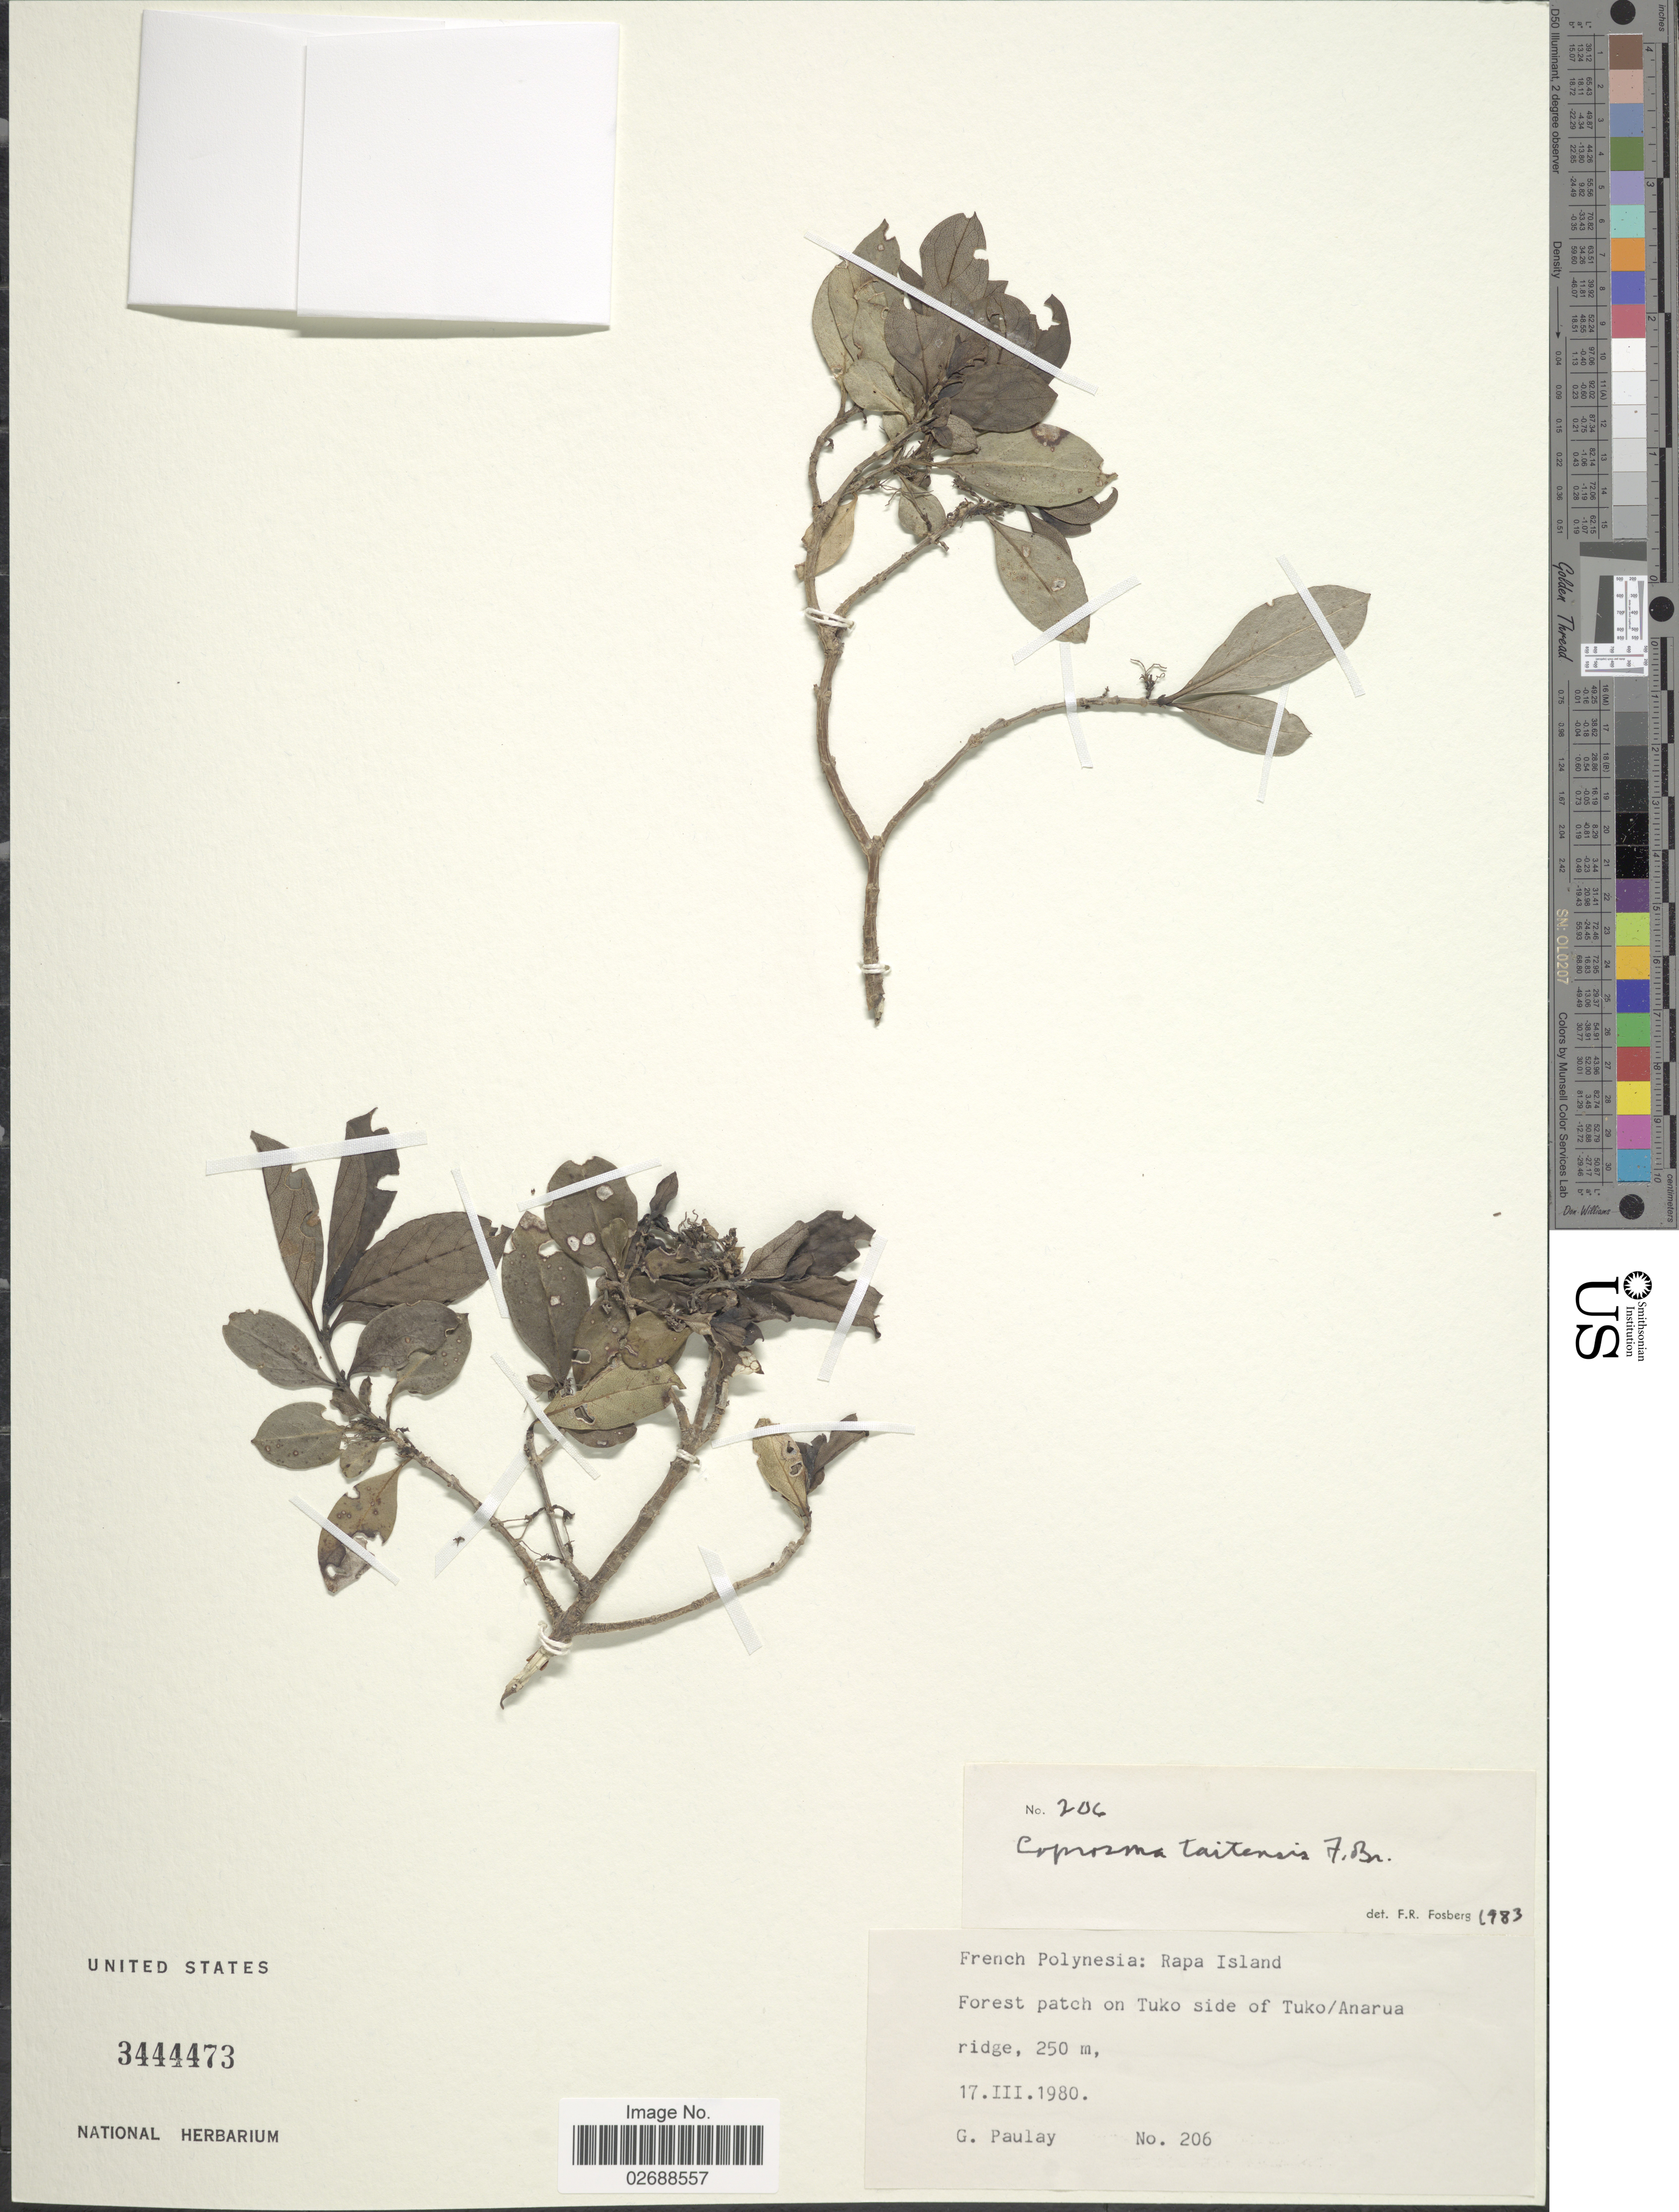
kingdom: Plantae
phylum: Tracheophyta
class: Magnoliopsida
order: Gentianales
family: Rubiaceae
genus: Coprosma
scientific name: Coprosma tahitensis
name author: A. Gray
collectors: G. Paulay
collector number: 206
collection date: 1980-03-17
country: French Polynesia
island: Rapa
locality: Rapa Island, Forest patch on Tuko side of Tuko/Anarua ridge.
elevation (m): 250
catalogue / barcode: US 3444473